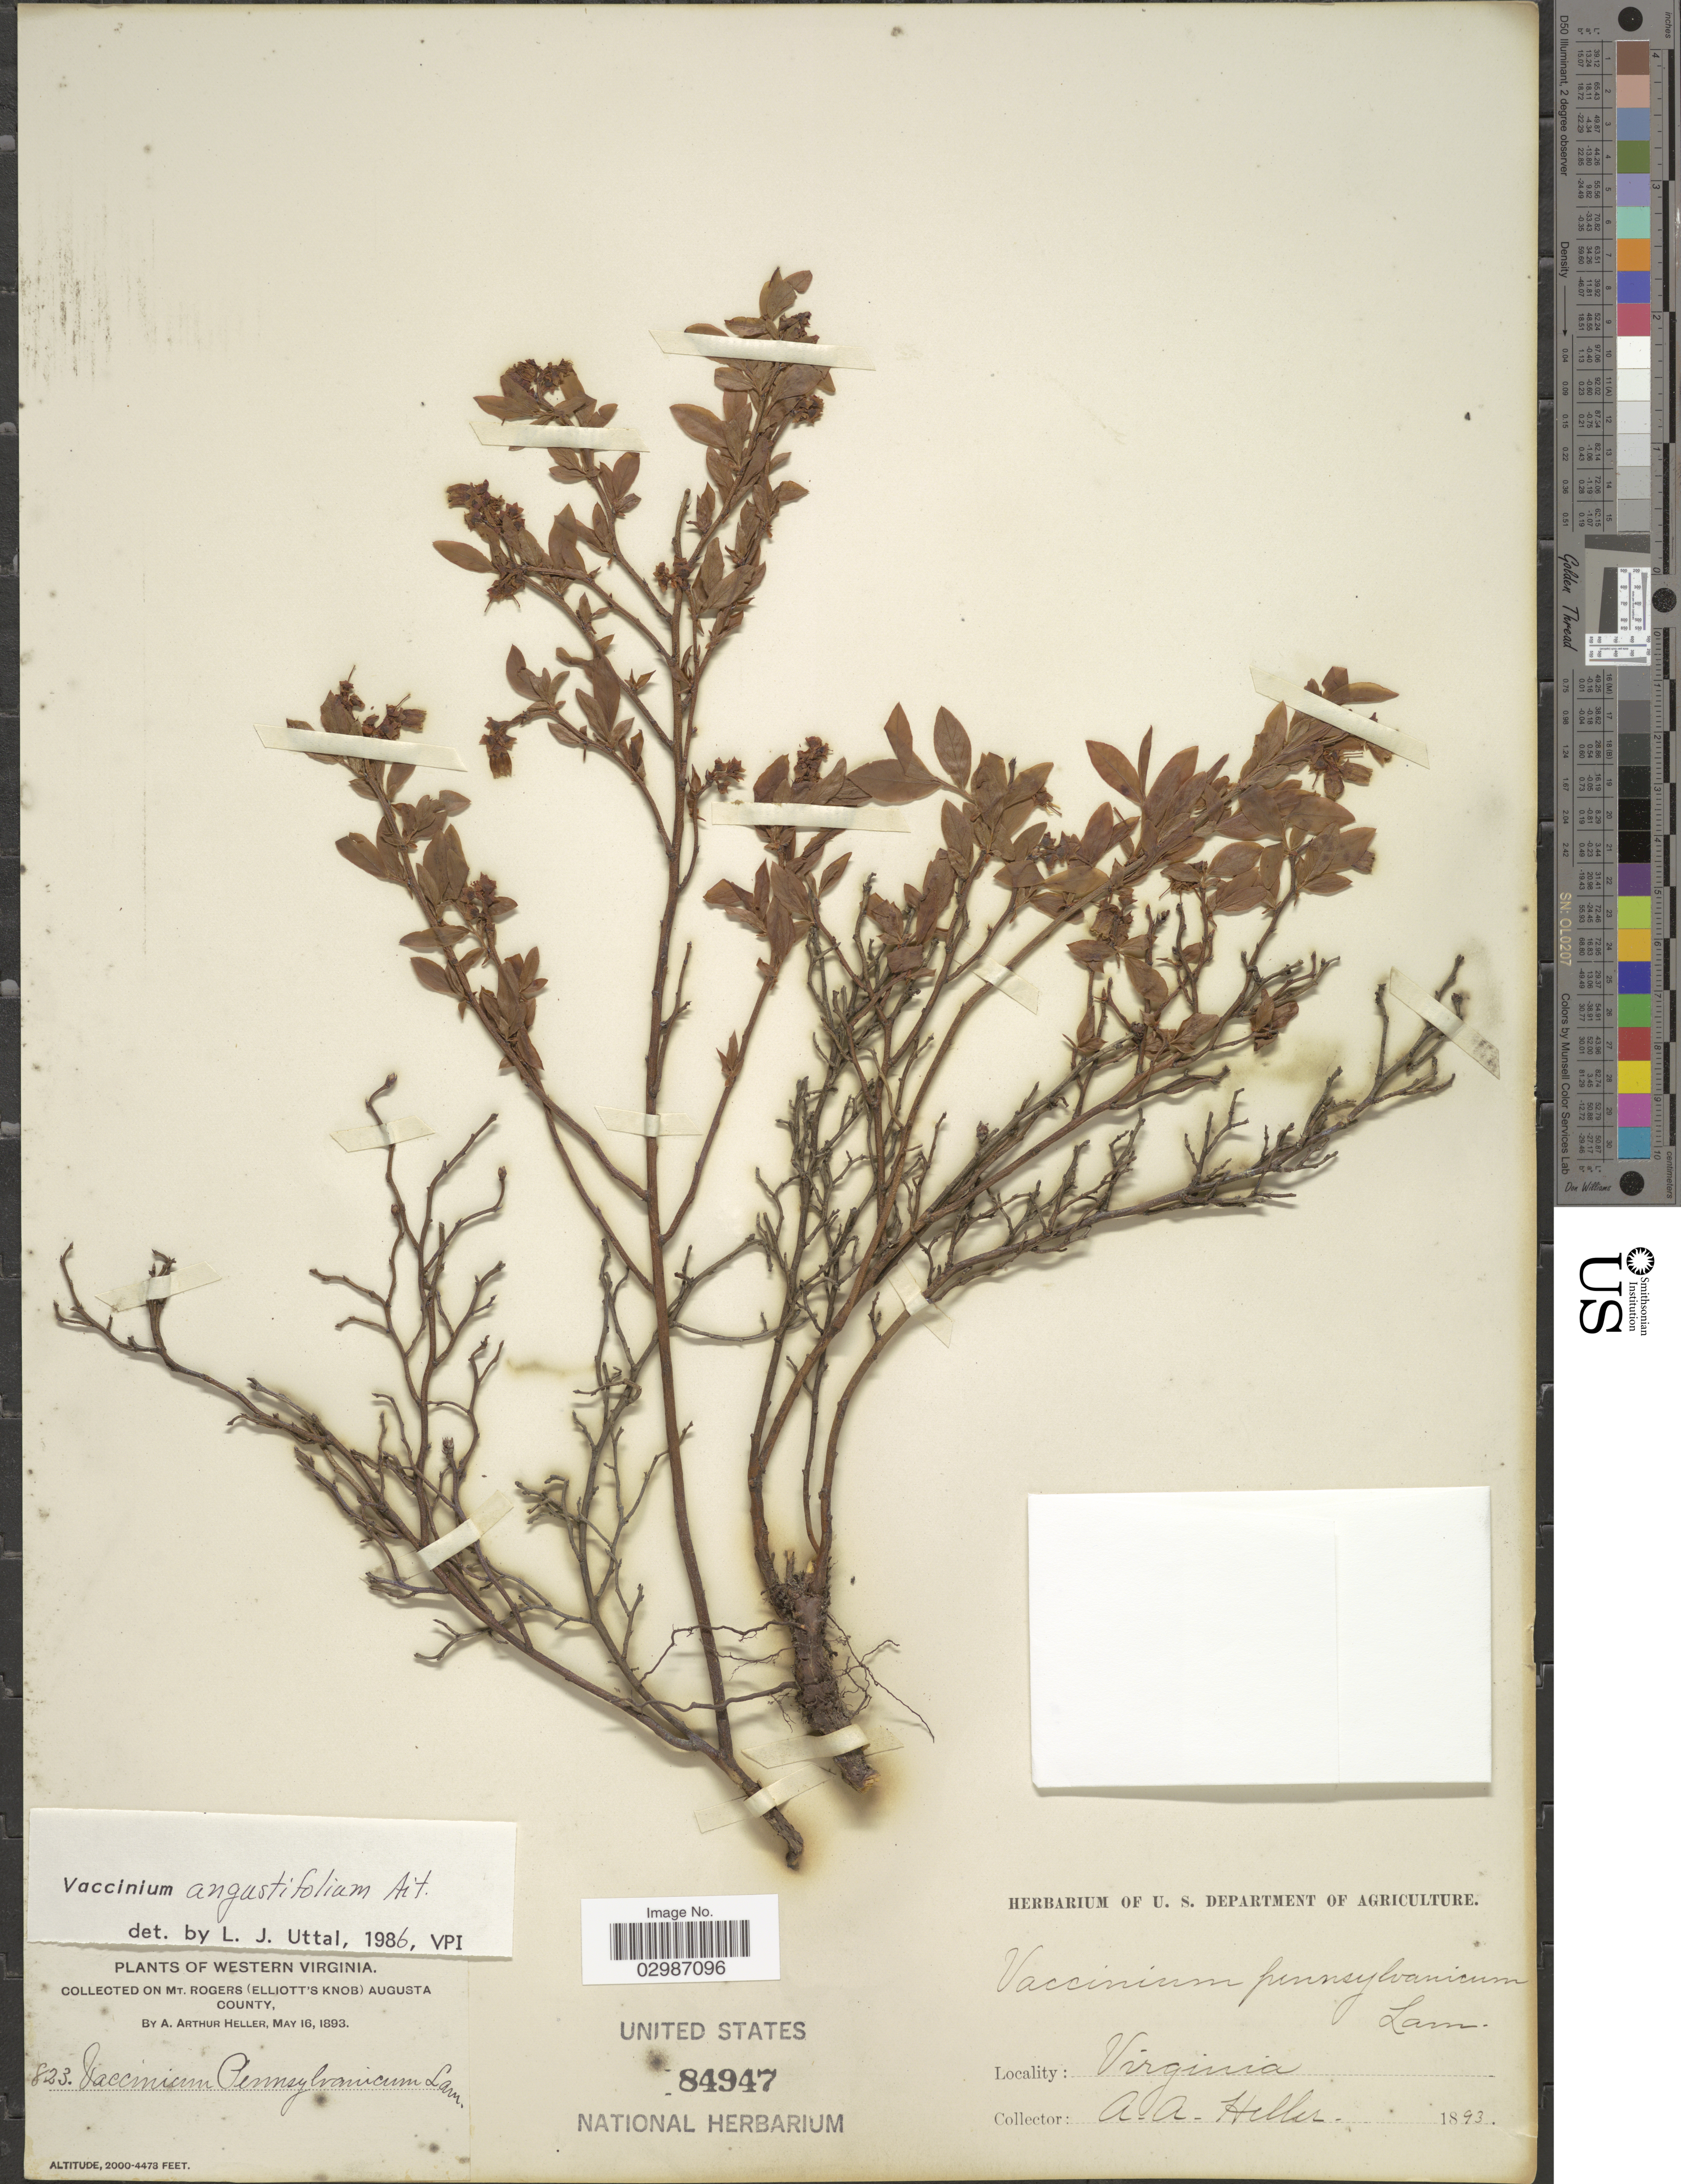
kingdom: Plantae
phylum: Tracheophyta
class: Magnoliopsida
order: Ericales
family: Ericaceae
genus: Vaccinium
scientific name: Vaccinium angustifolium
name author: Aiton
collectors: A. A. Heller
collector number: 823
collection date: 1893-05-16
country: United States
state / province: Virginia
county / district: Augusta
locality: Western Virginia. On Mt. Rogers (Elliott's Knob) Augusta County.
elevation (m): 610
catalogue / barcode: US 84947